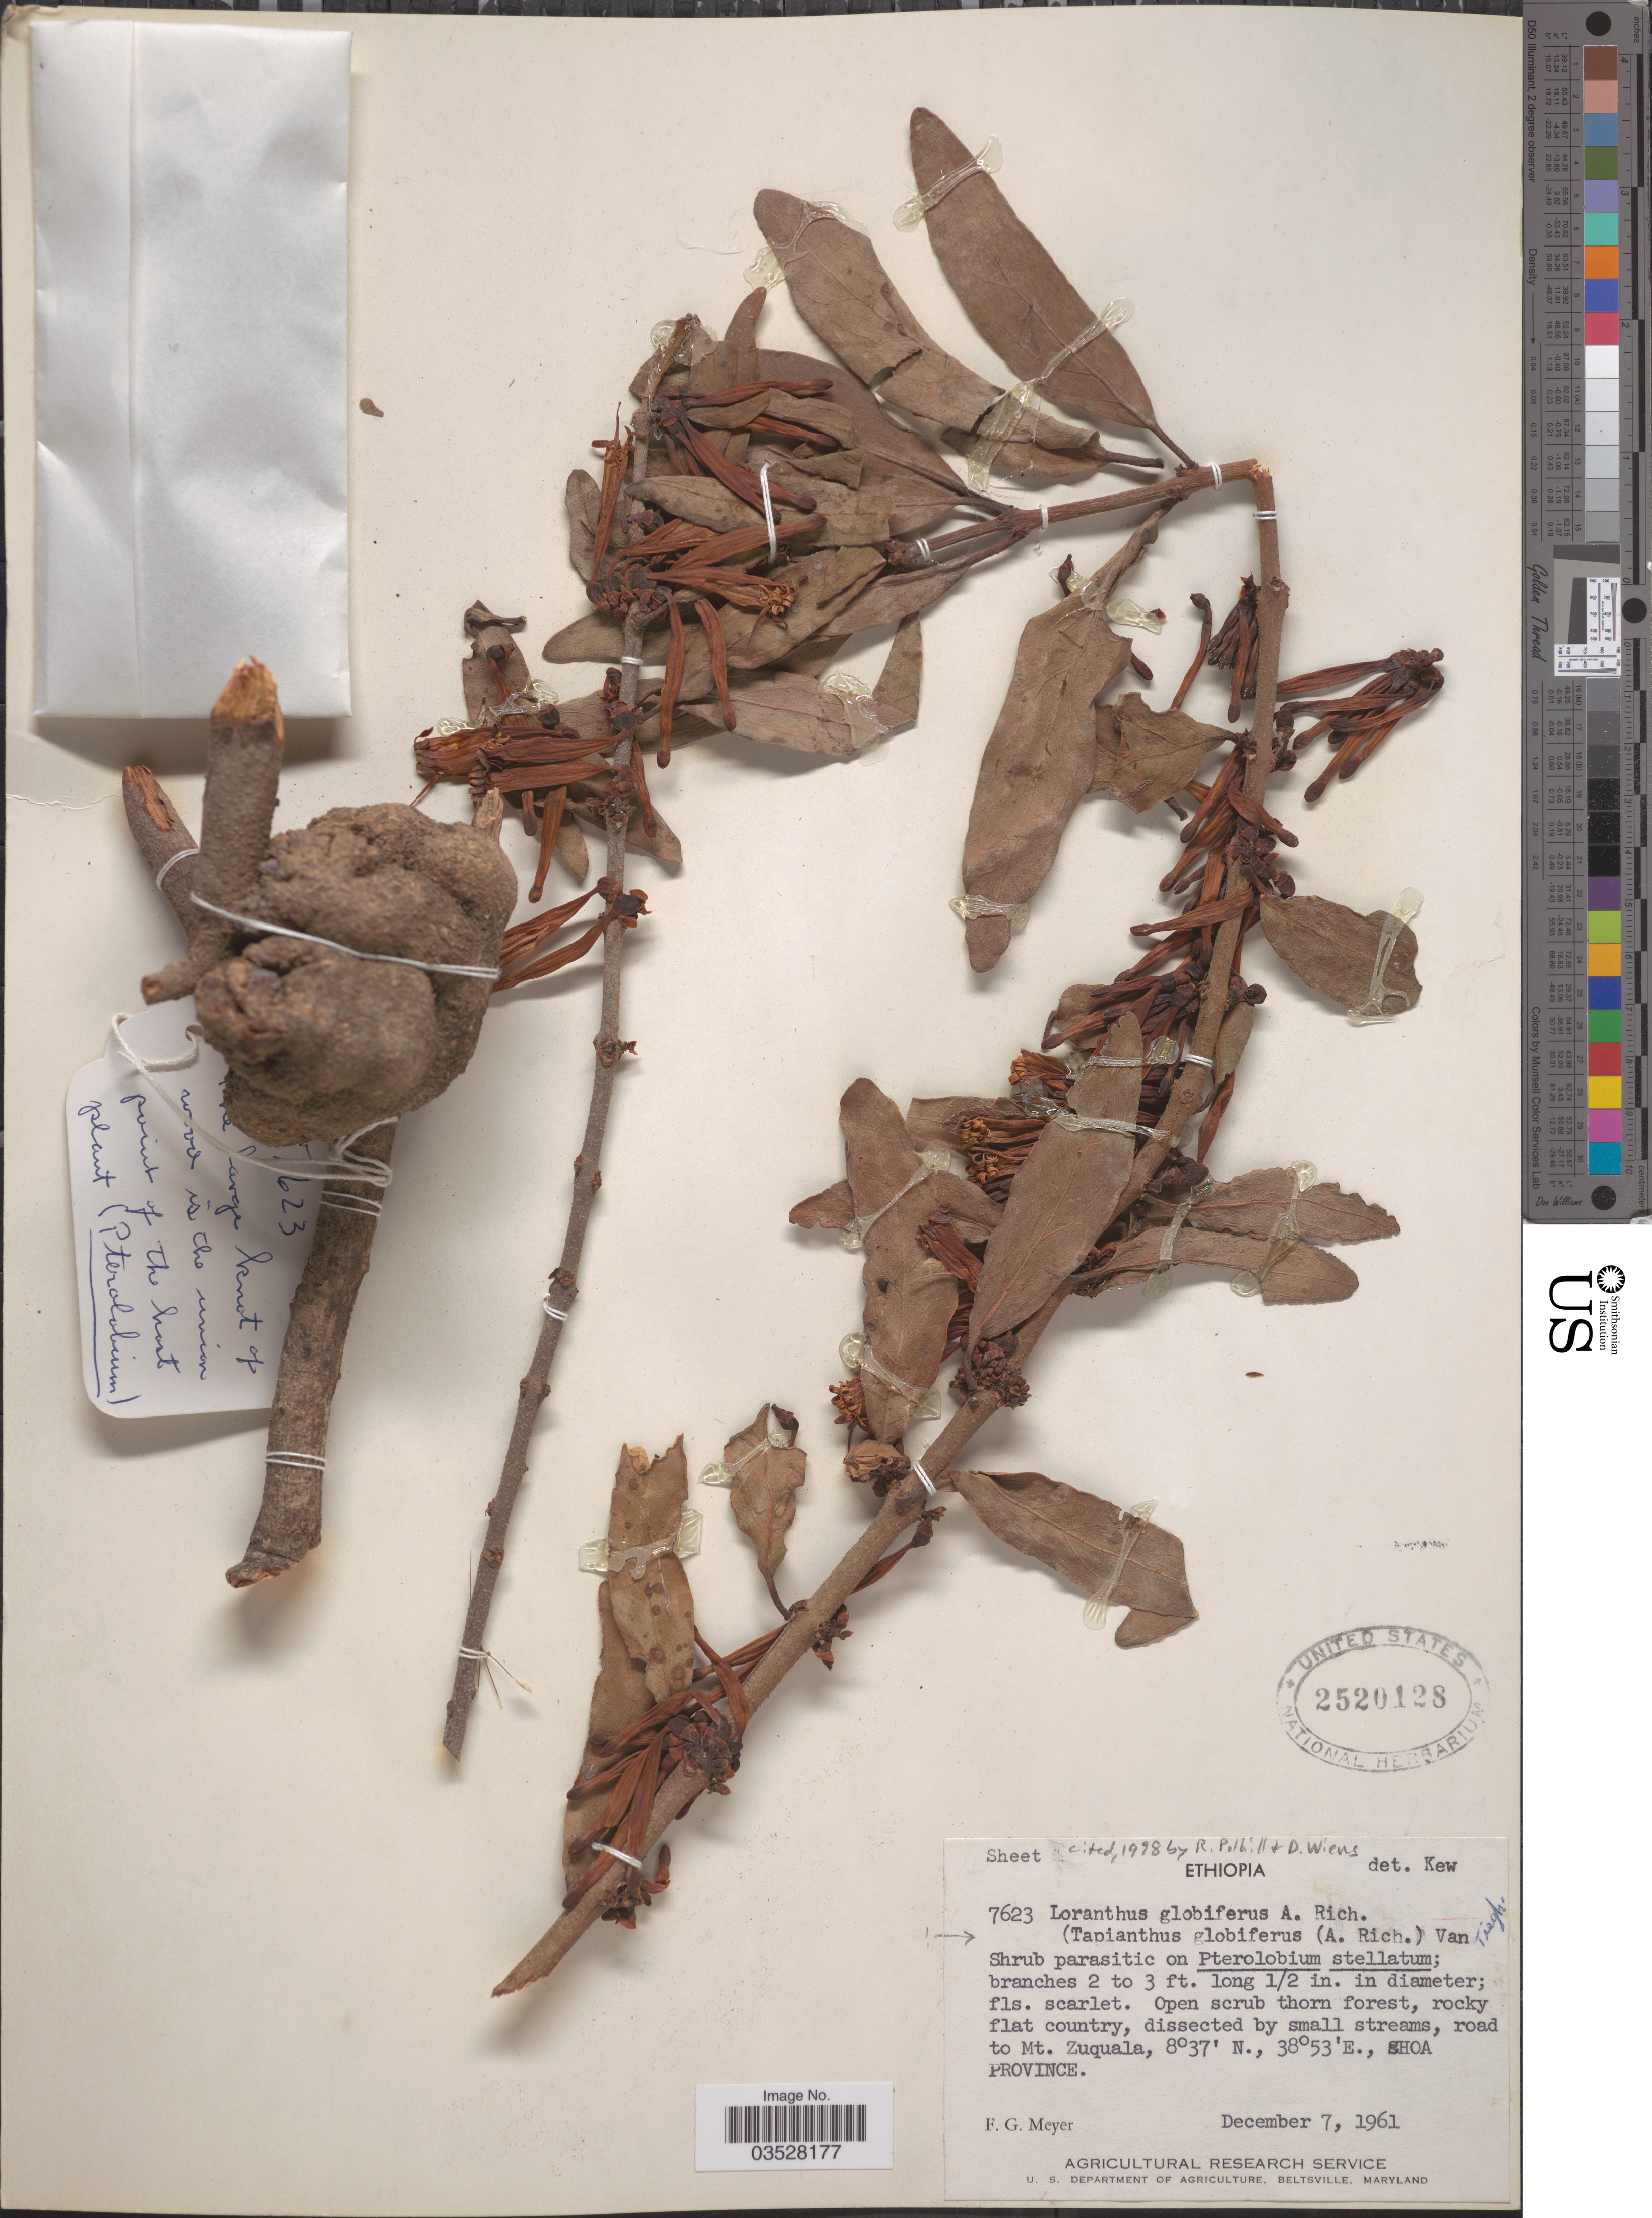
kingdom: Plantae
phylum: Tracheophyta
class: Magnoliopsida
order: Santalales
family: Loranthaceae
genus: Tapinanthus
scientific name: Tapinanthus globiferus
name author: (A. Rich.) Tiegh.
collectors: F. G. Meyer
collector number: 7623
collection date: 1961-12-07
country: Ethiopia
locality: Road to Mt. Zuquala, Shoa Province.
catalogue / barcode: US 2520128